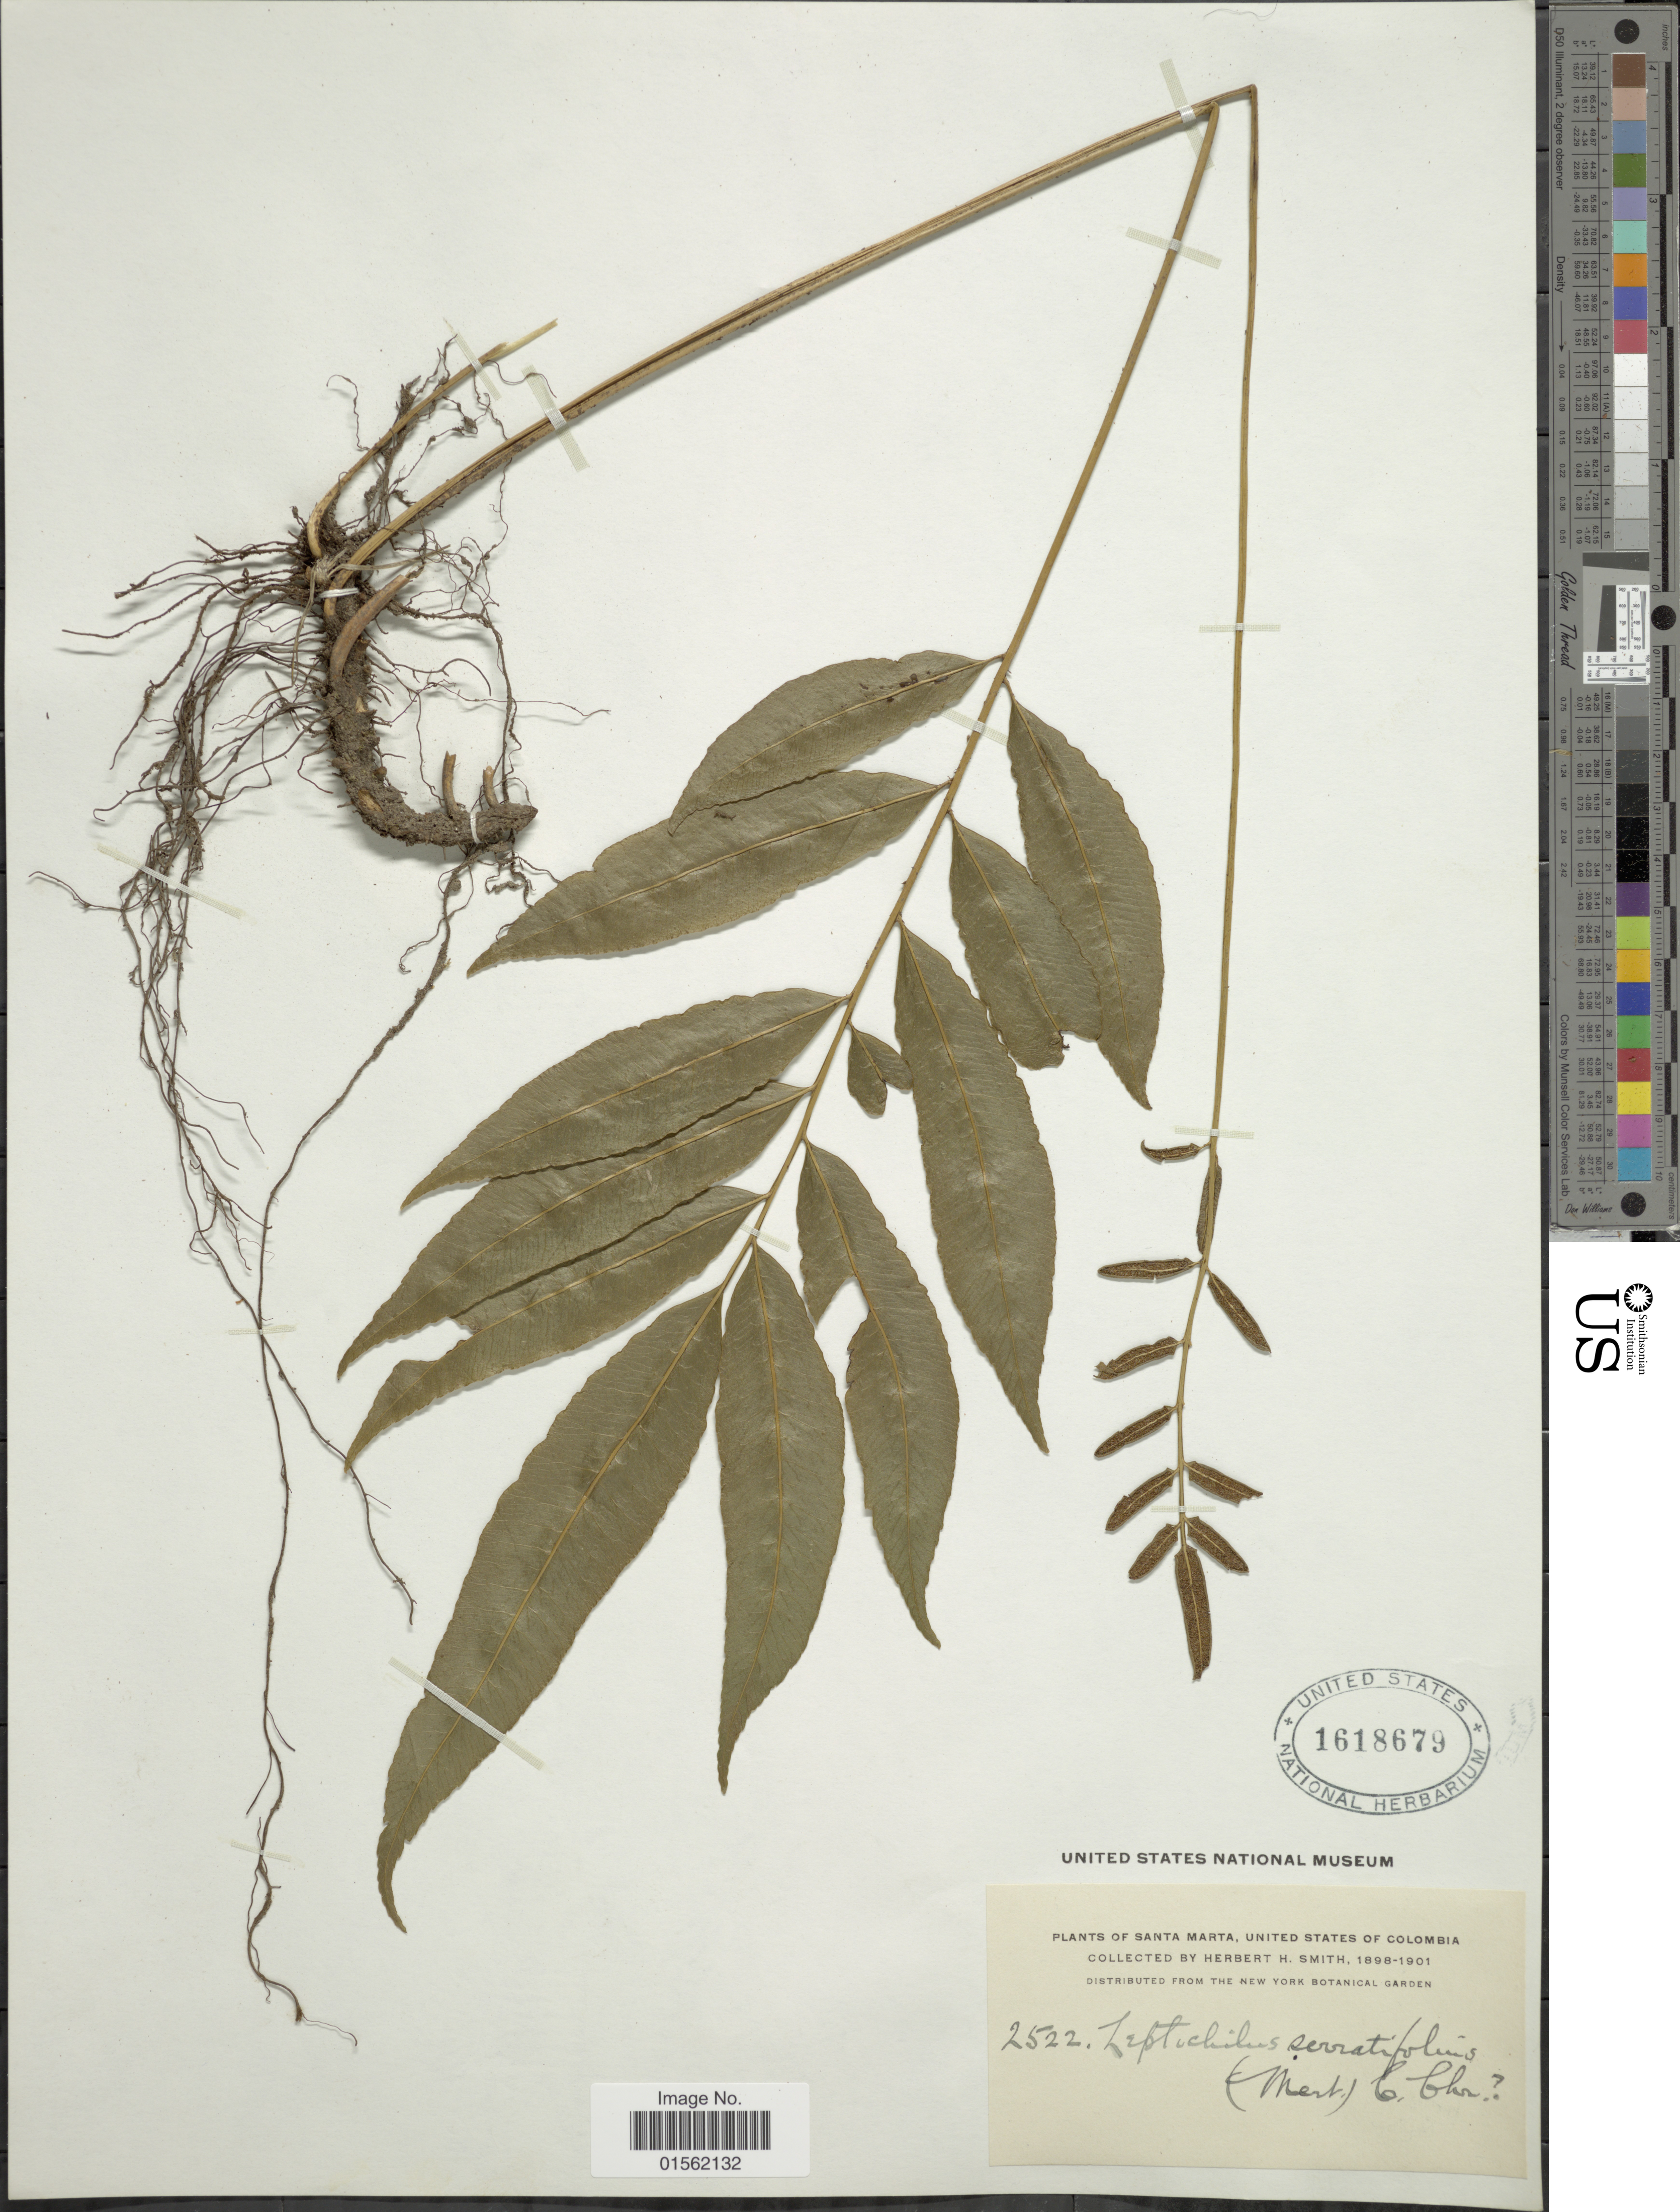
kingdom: Plantae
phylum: Tracheophyta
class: Polypodiopsida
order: Polypodiales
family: Dryopteridaceae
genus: Bolbitis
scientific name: Bolbitis serratifolia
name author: (Mert. ex Kaulf.) Schott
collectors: Herbert H. Smith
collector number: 2522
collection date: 1898/1901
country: Colombia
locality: Santa Marta, United States of Colombia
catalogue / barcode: US 1618679